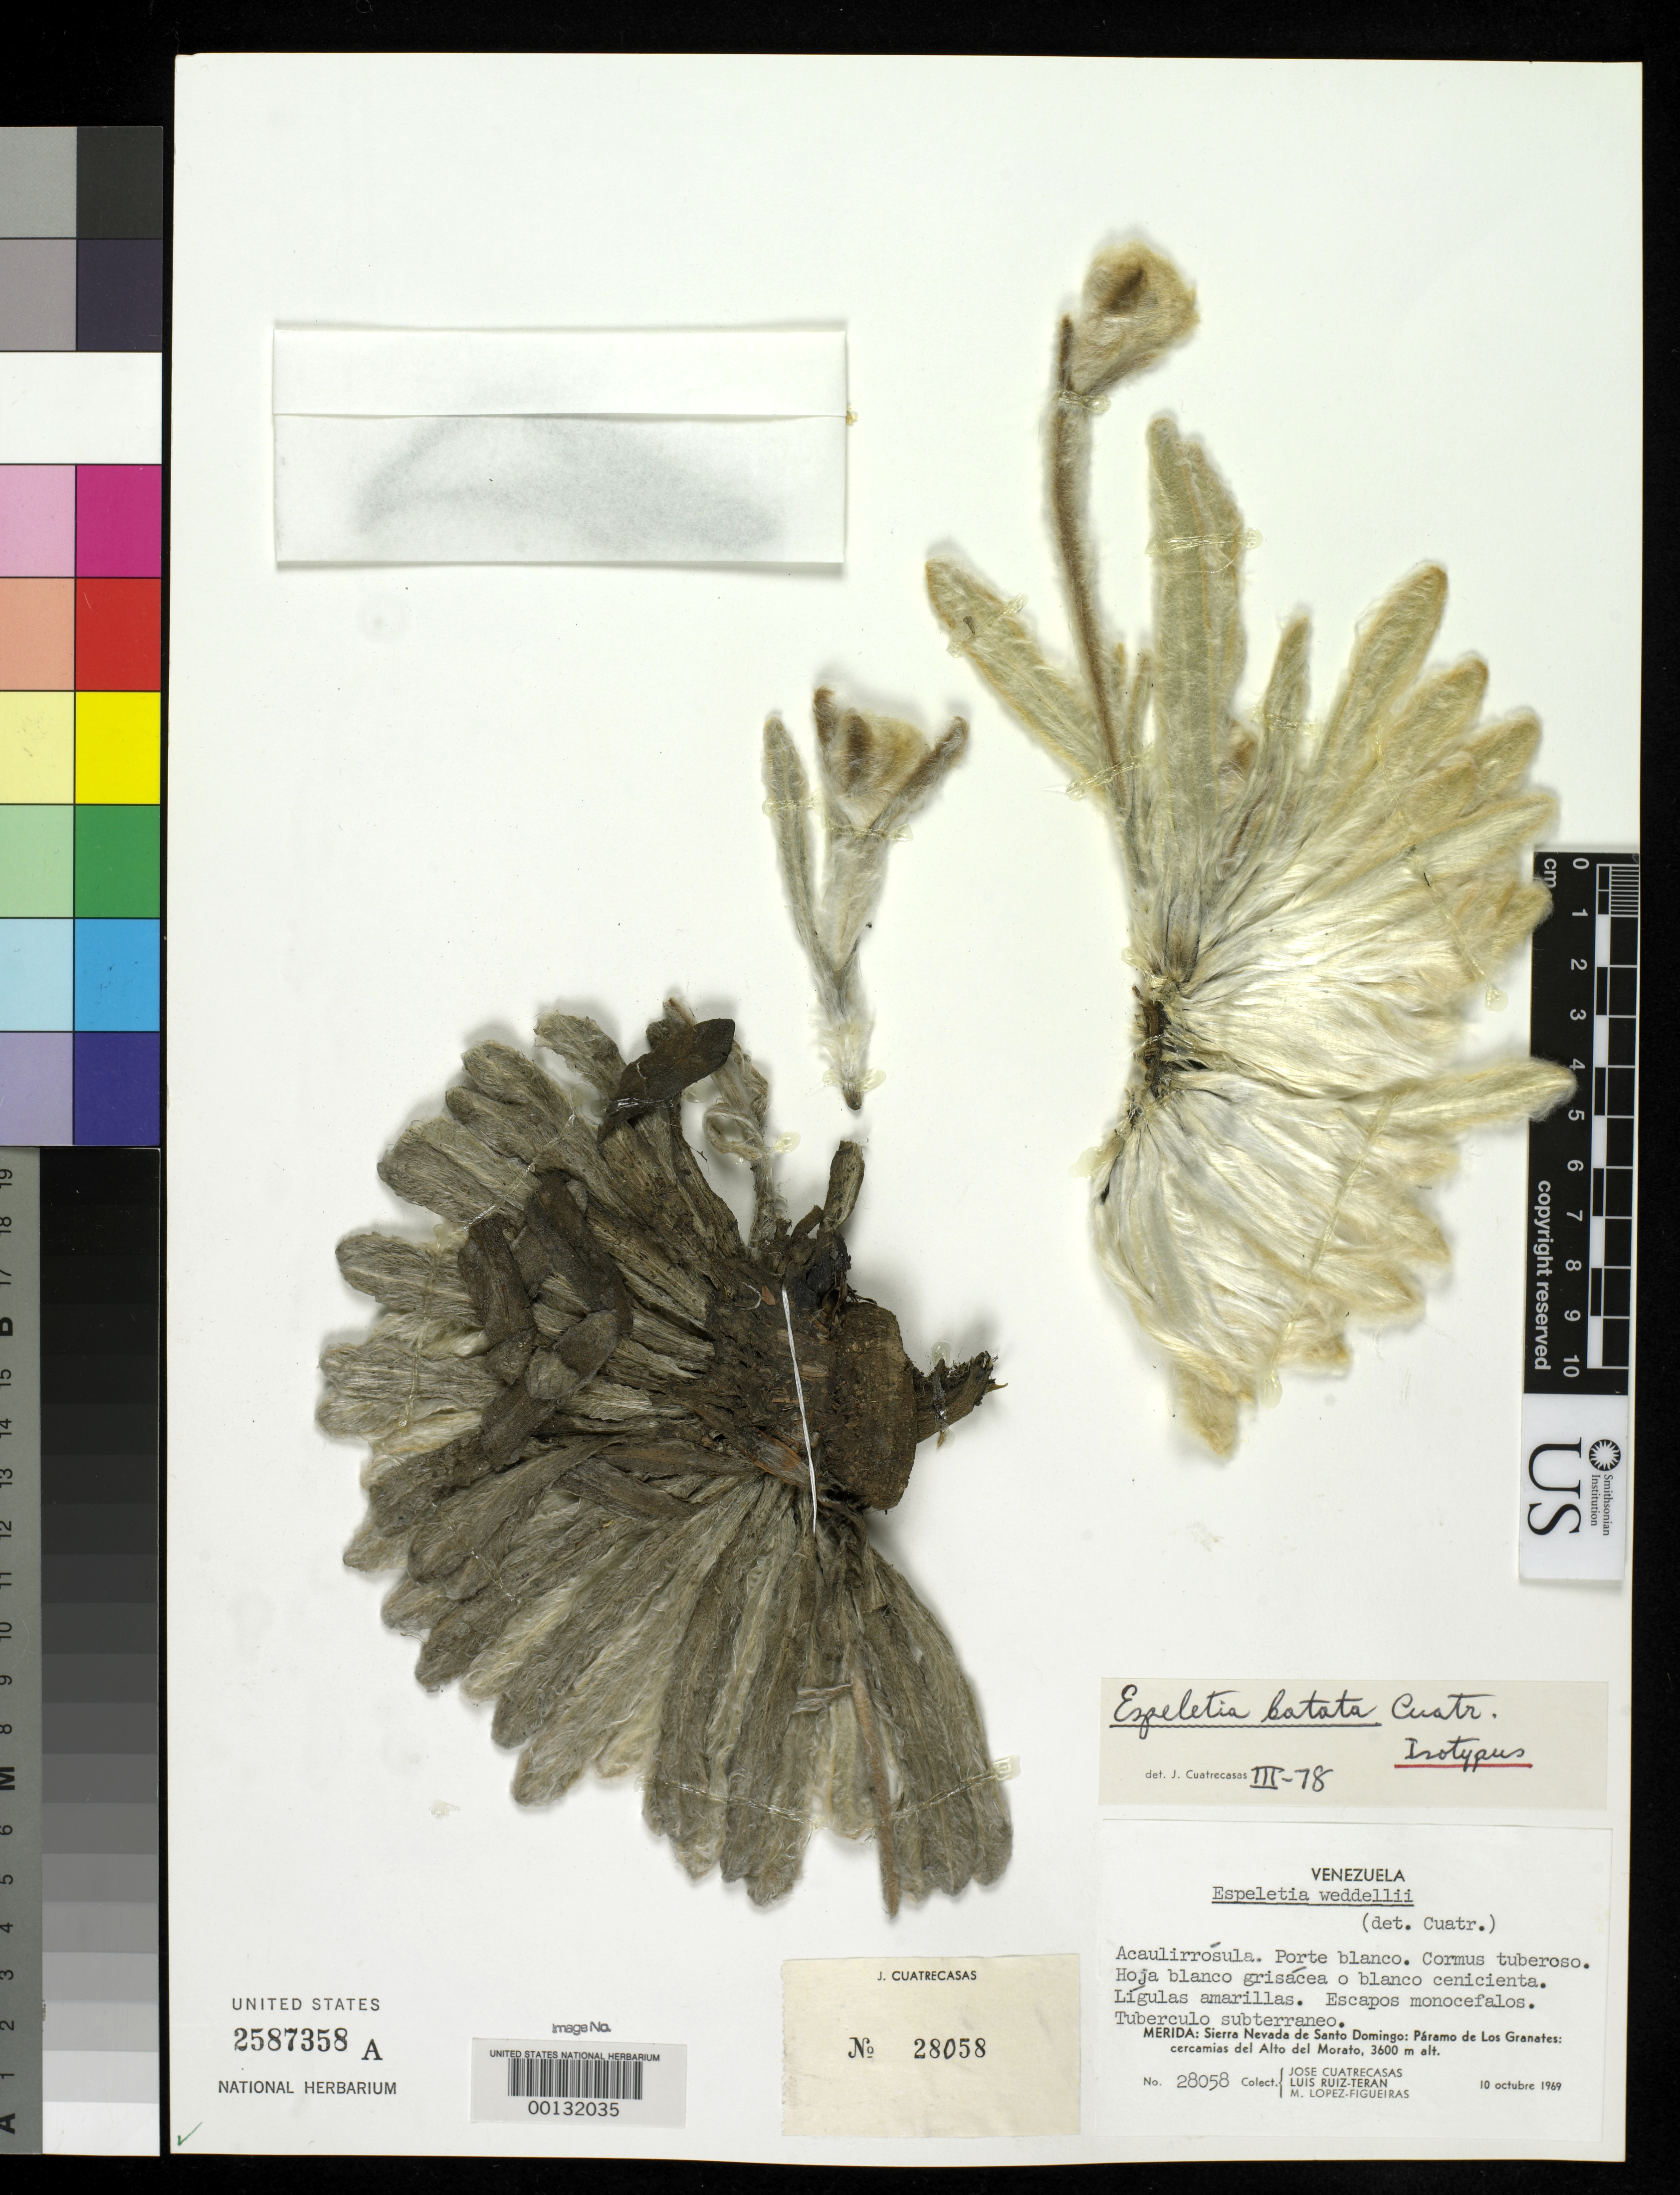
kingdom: Plantae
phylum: Tracheophyta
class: Magnoliopsida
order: Asterales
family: Asteraceae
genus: Espeletia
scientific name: Espeletia batata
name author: Cuatrec.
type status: Isotype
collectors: J. Cuatrecasas, L. E. Ruíz-Terán & M. López Figueiras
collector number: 28058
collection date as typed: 10 Oct 1969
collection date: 1969-10-10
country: Venezuela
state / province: Mérida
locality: Sierra Nevada de Santo Domingo hacia Los Granates, Alto del Morato. [Sierra Nevada de Santo Domingo towards Los Granates, Alto del Morato.].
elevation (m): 3600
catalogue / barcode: US 2587358A